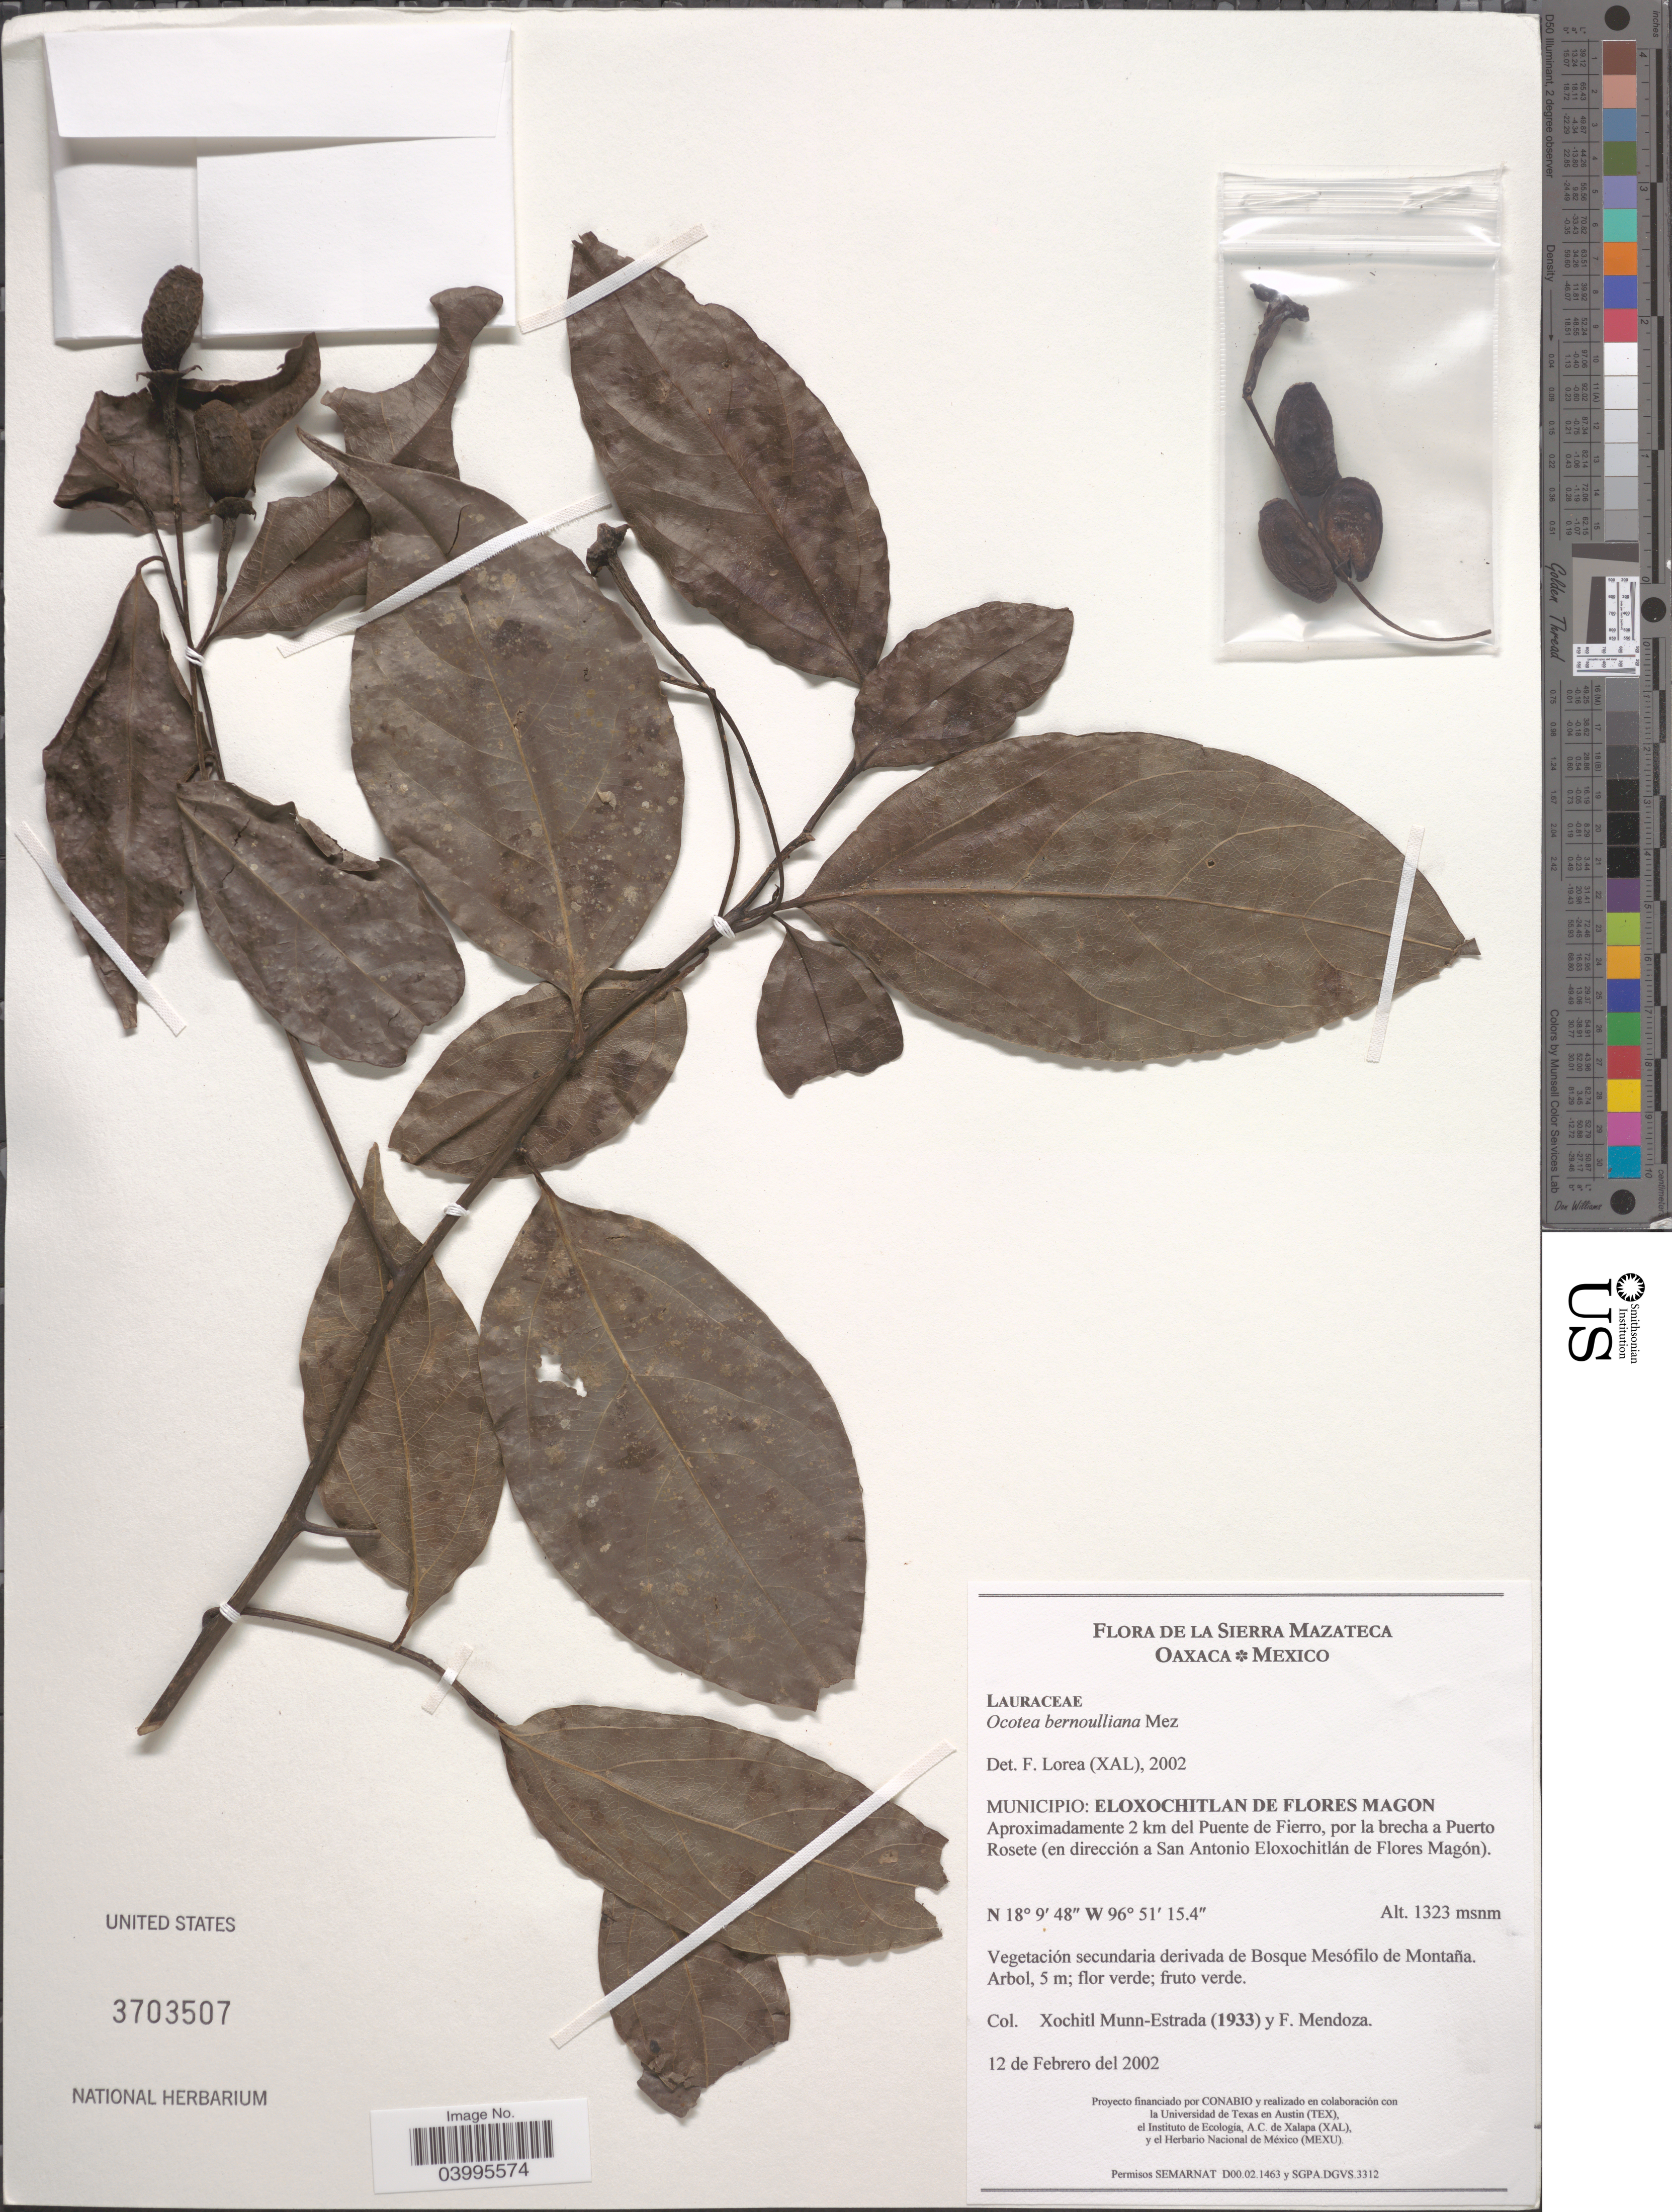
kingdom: Plantae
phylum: Tracheophyta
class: Magnoliopsida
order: Laurales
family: Lauraceae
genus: Ocotea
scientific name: Ocotea bernoulliana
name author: Mez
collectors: X. Munn-Estrada & F. Mendoza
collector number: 1933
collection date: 2002-02-12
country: Mexico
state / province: Oaxaca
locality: Sierra Mazateca. Municipio: Eloxochitlan de Flores Magon. Aproximadamente 2 km del Puente de Fierro, por la brecha a Puerto Rosete (en dirección a San Antonio Eloxochitlán de Flores Magón).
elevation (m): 1323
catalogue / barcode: US 3703507